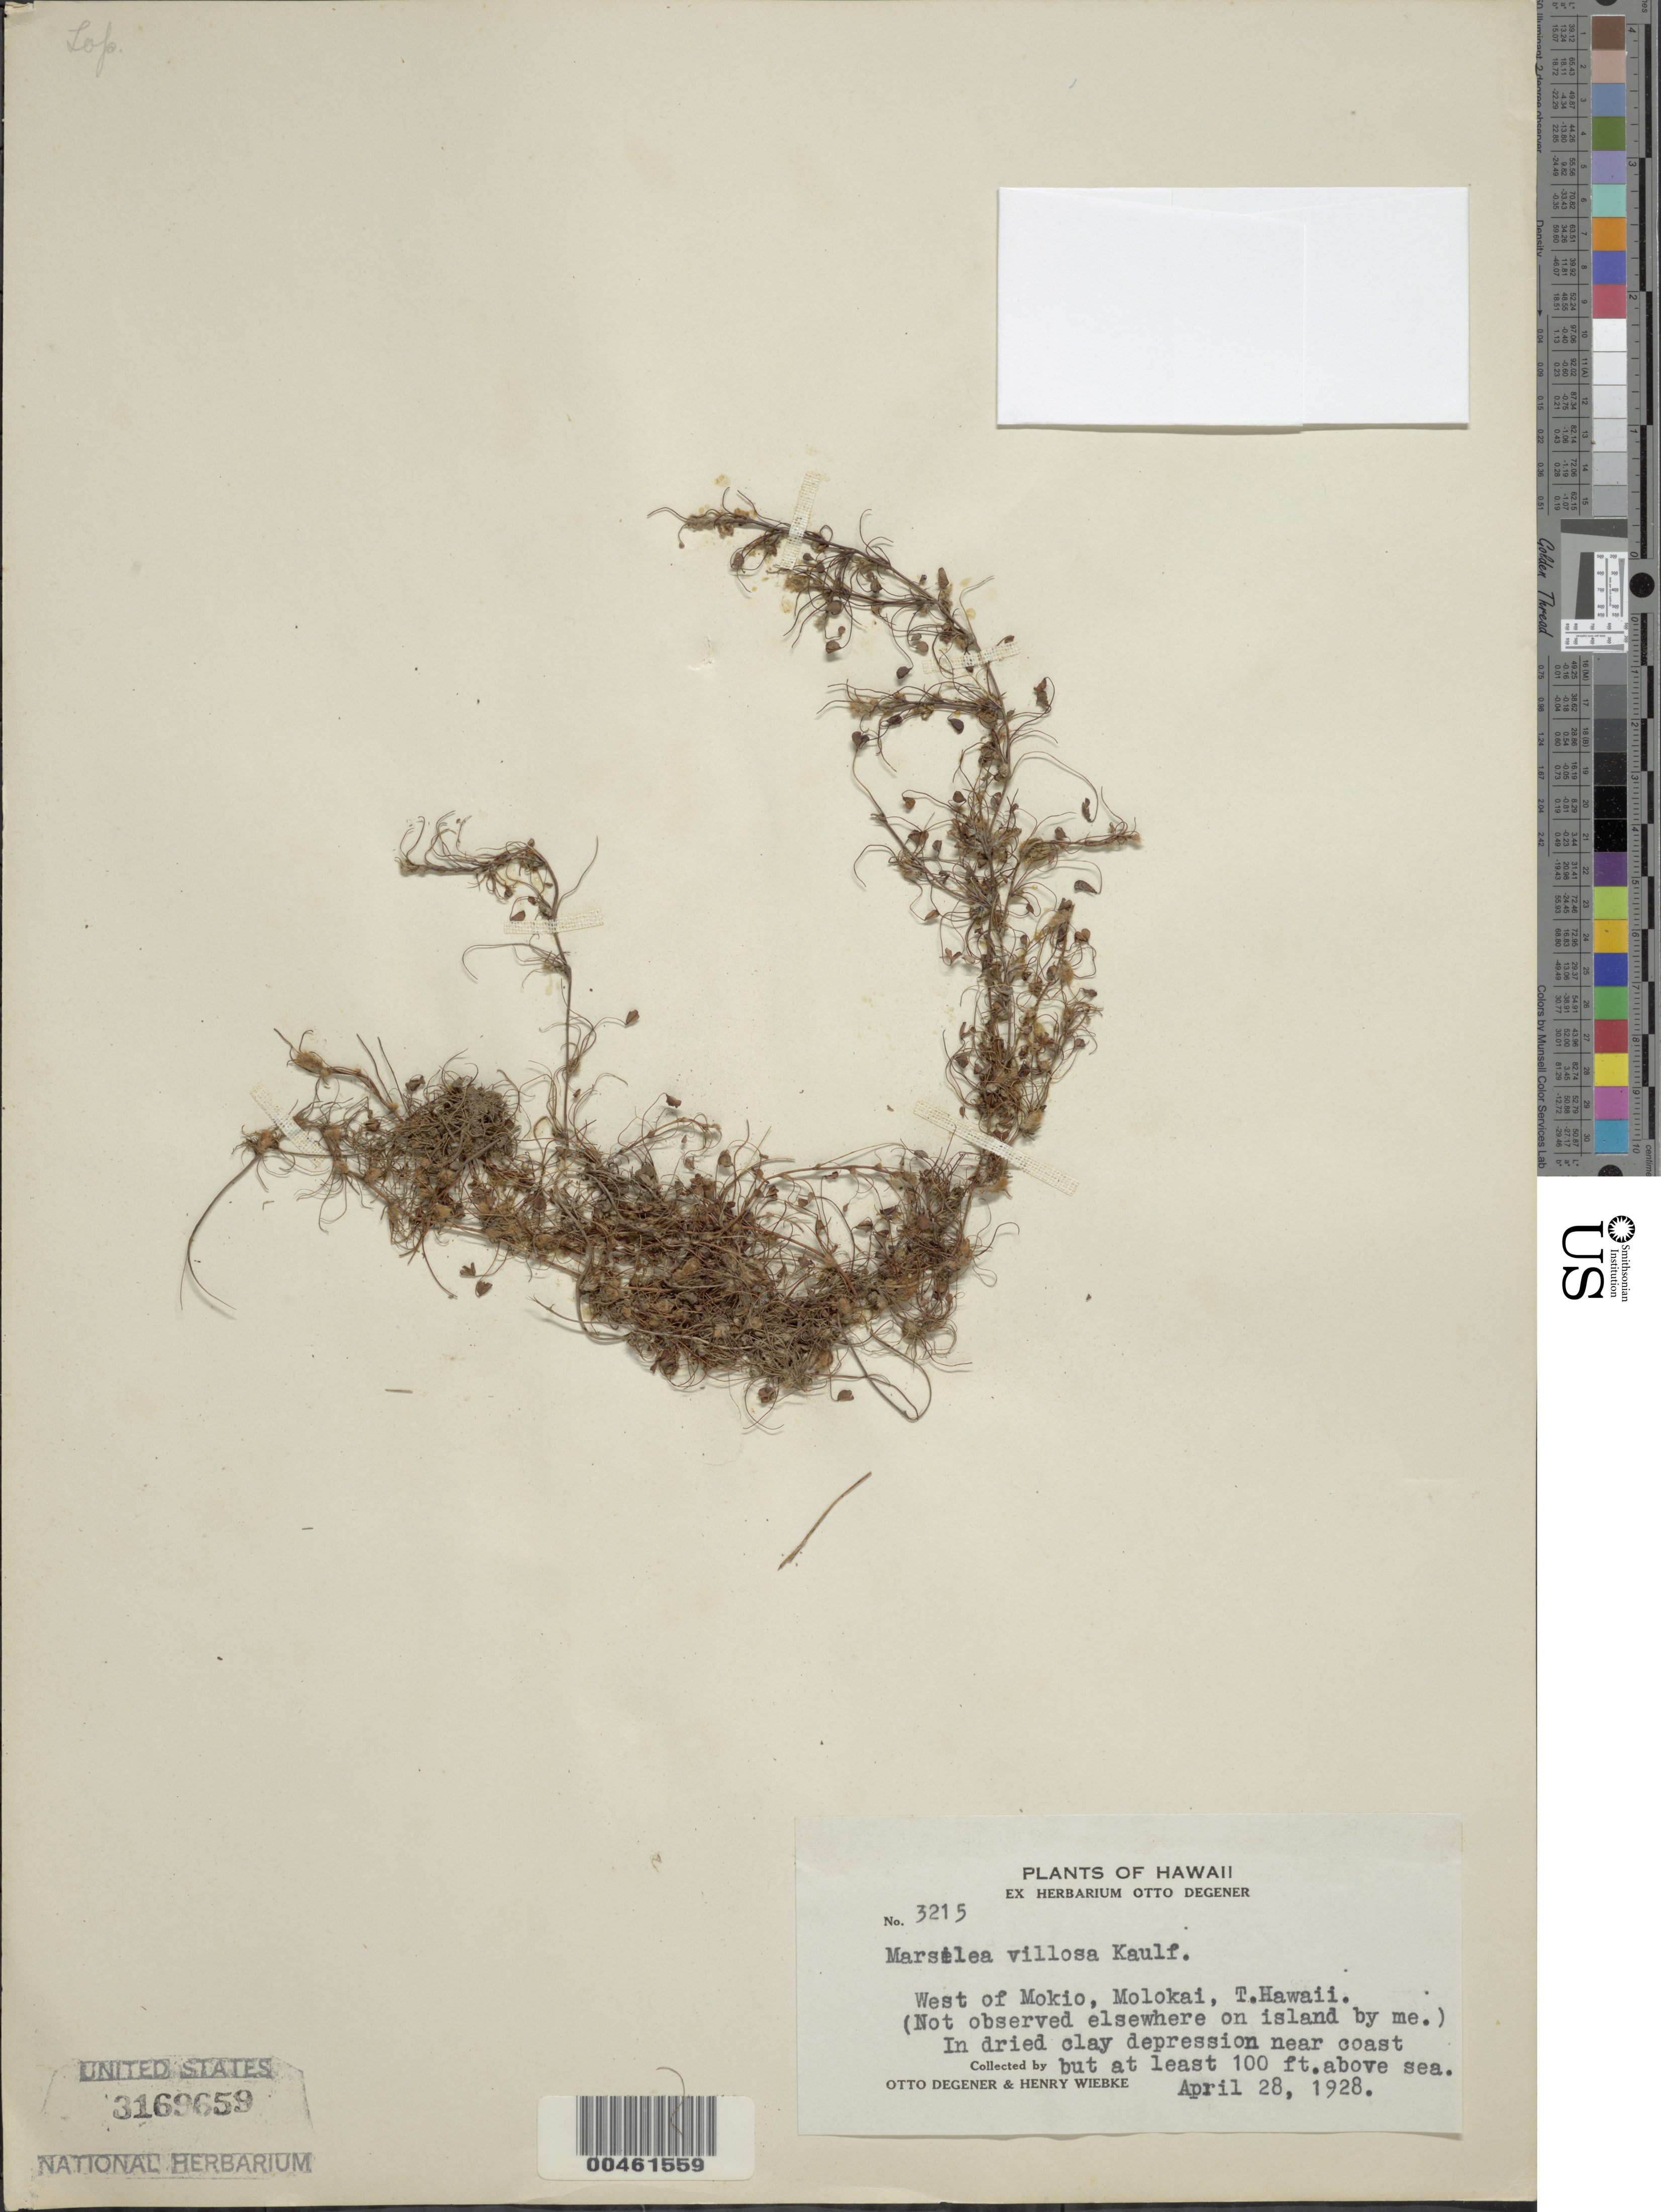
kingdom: Plantae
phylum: Tracheophyta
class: Polypodiopsida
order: Salviniales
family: Marsileaceae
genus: Marsilea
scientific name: Marsilea villosa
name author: Kaulf.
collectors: O. Degener & H. Wiebke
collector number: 3215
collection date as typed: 28 Apr 1928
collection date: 1928-04-28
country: United States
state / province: Hawaii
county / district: Maui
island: Moloka'i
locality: W of Mokio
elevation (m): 30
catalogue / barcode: US 3169659